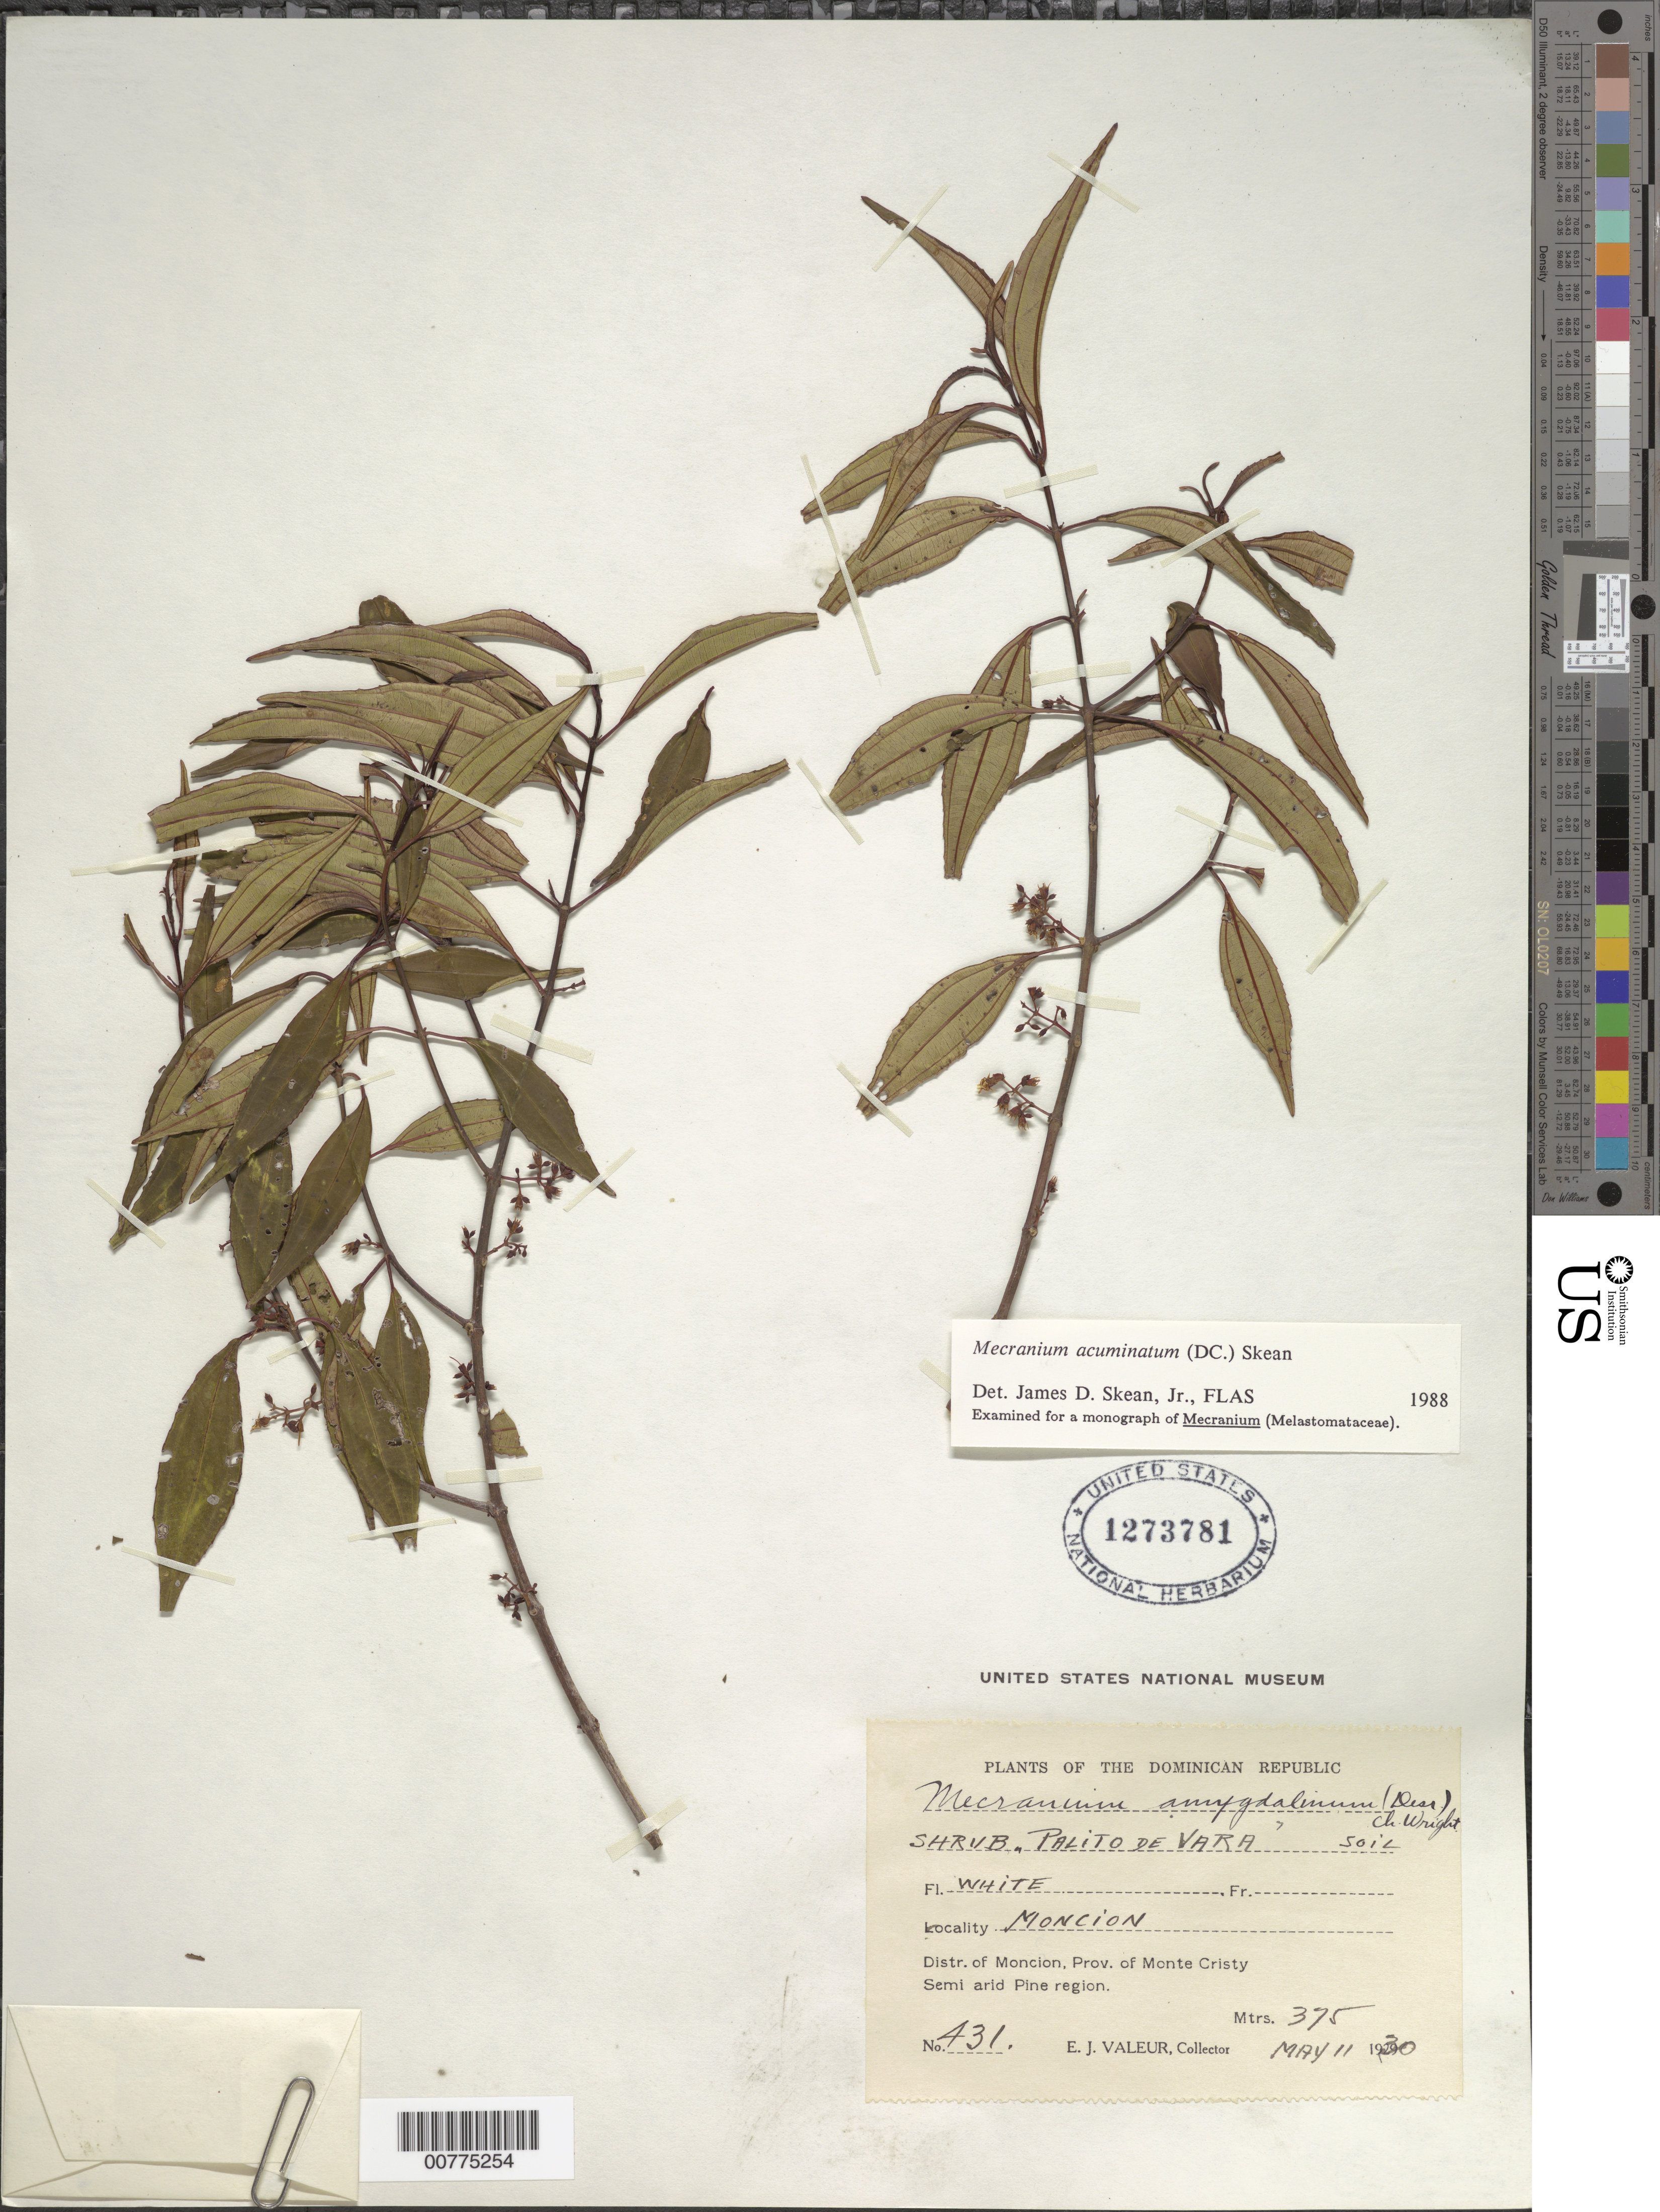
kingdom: Plantae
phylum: Tracheophyta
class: Magnoliopsida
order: Myrtales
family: Melastomataceae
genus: Mecranium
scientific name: Mecranium acuminatum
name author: (DC.) Skean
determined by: Skean, J. D., Jr.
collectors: E. Valeur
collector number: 431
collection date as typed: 11 May 1930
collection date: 1930-05-11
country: Dominican Republic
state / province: Monte Cristi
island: Hispaniola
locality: Monción.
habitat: Semi arid pine region.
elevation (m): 375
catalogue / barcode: US 1273781